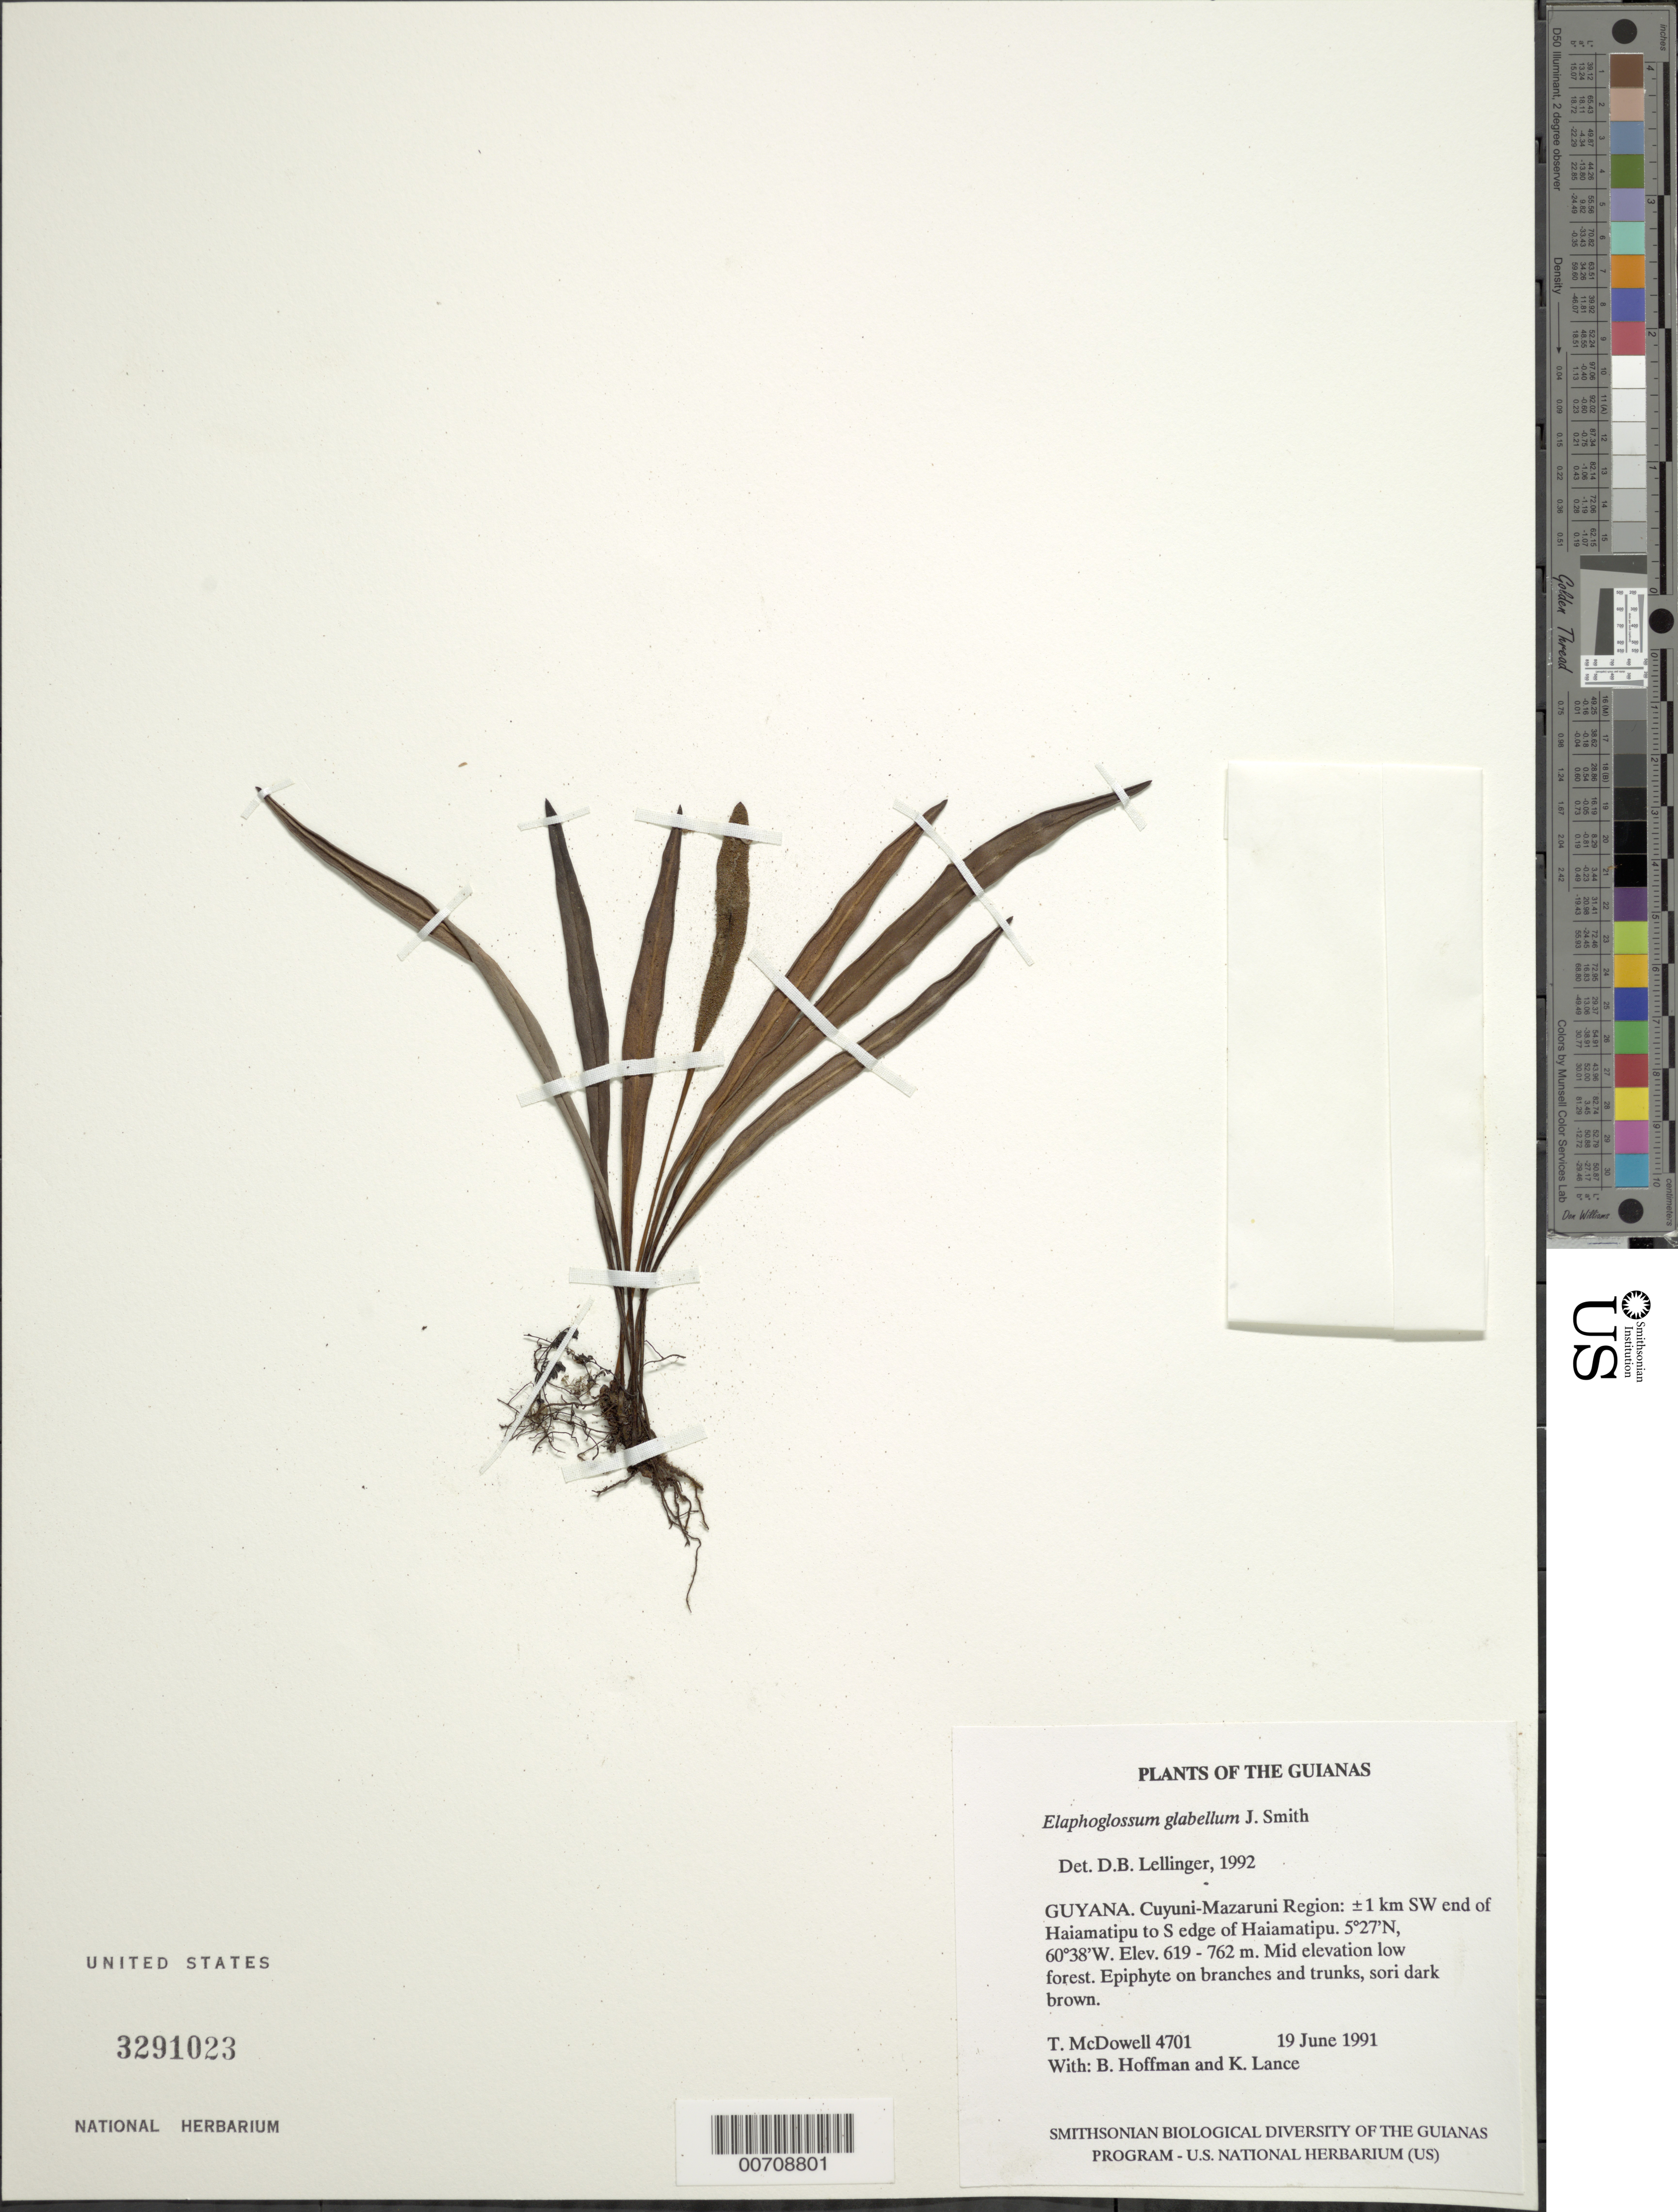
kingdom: Plantae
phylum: Tracheophyta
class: Polypodiopsida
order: Polypodiales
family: Dryopteridaceae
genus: Elaphoglossum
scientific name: Elaphoglossum glabellum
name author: J. Sm.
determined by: Lellinger, David B., (BOT), Smithsonian Institution - National Museum of Natural History (UNITED STATES)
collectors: T. McDowell, B. Hoffman & K. Lance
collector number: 4701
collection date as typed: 19 June 1991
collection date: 1991-06-19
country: Guyana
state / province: Cuyuni-Mazaruni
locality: ±1 km SW end of Haiamatipu to S edge of Haiamatipu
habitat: Mid elevation low forest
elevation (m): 610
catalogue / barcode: US 3291023